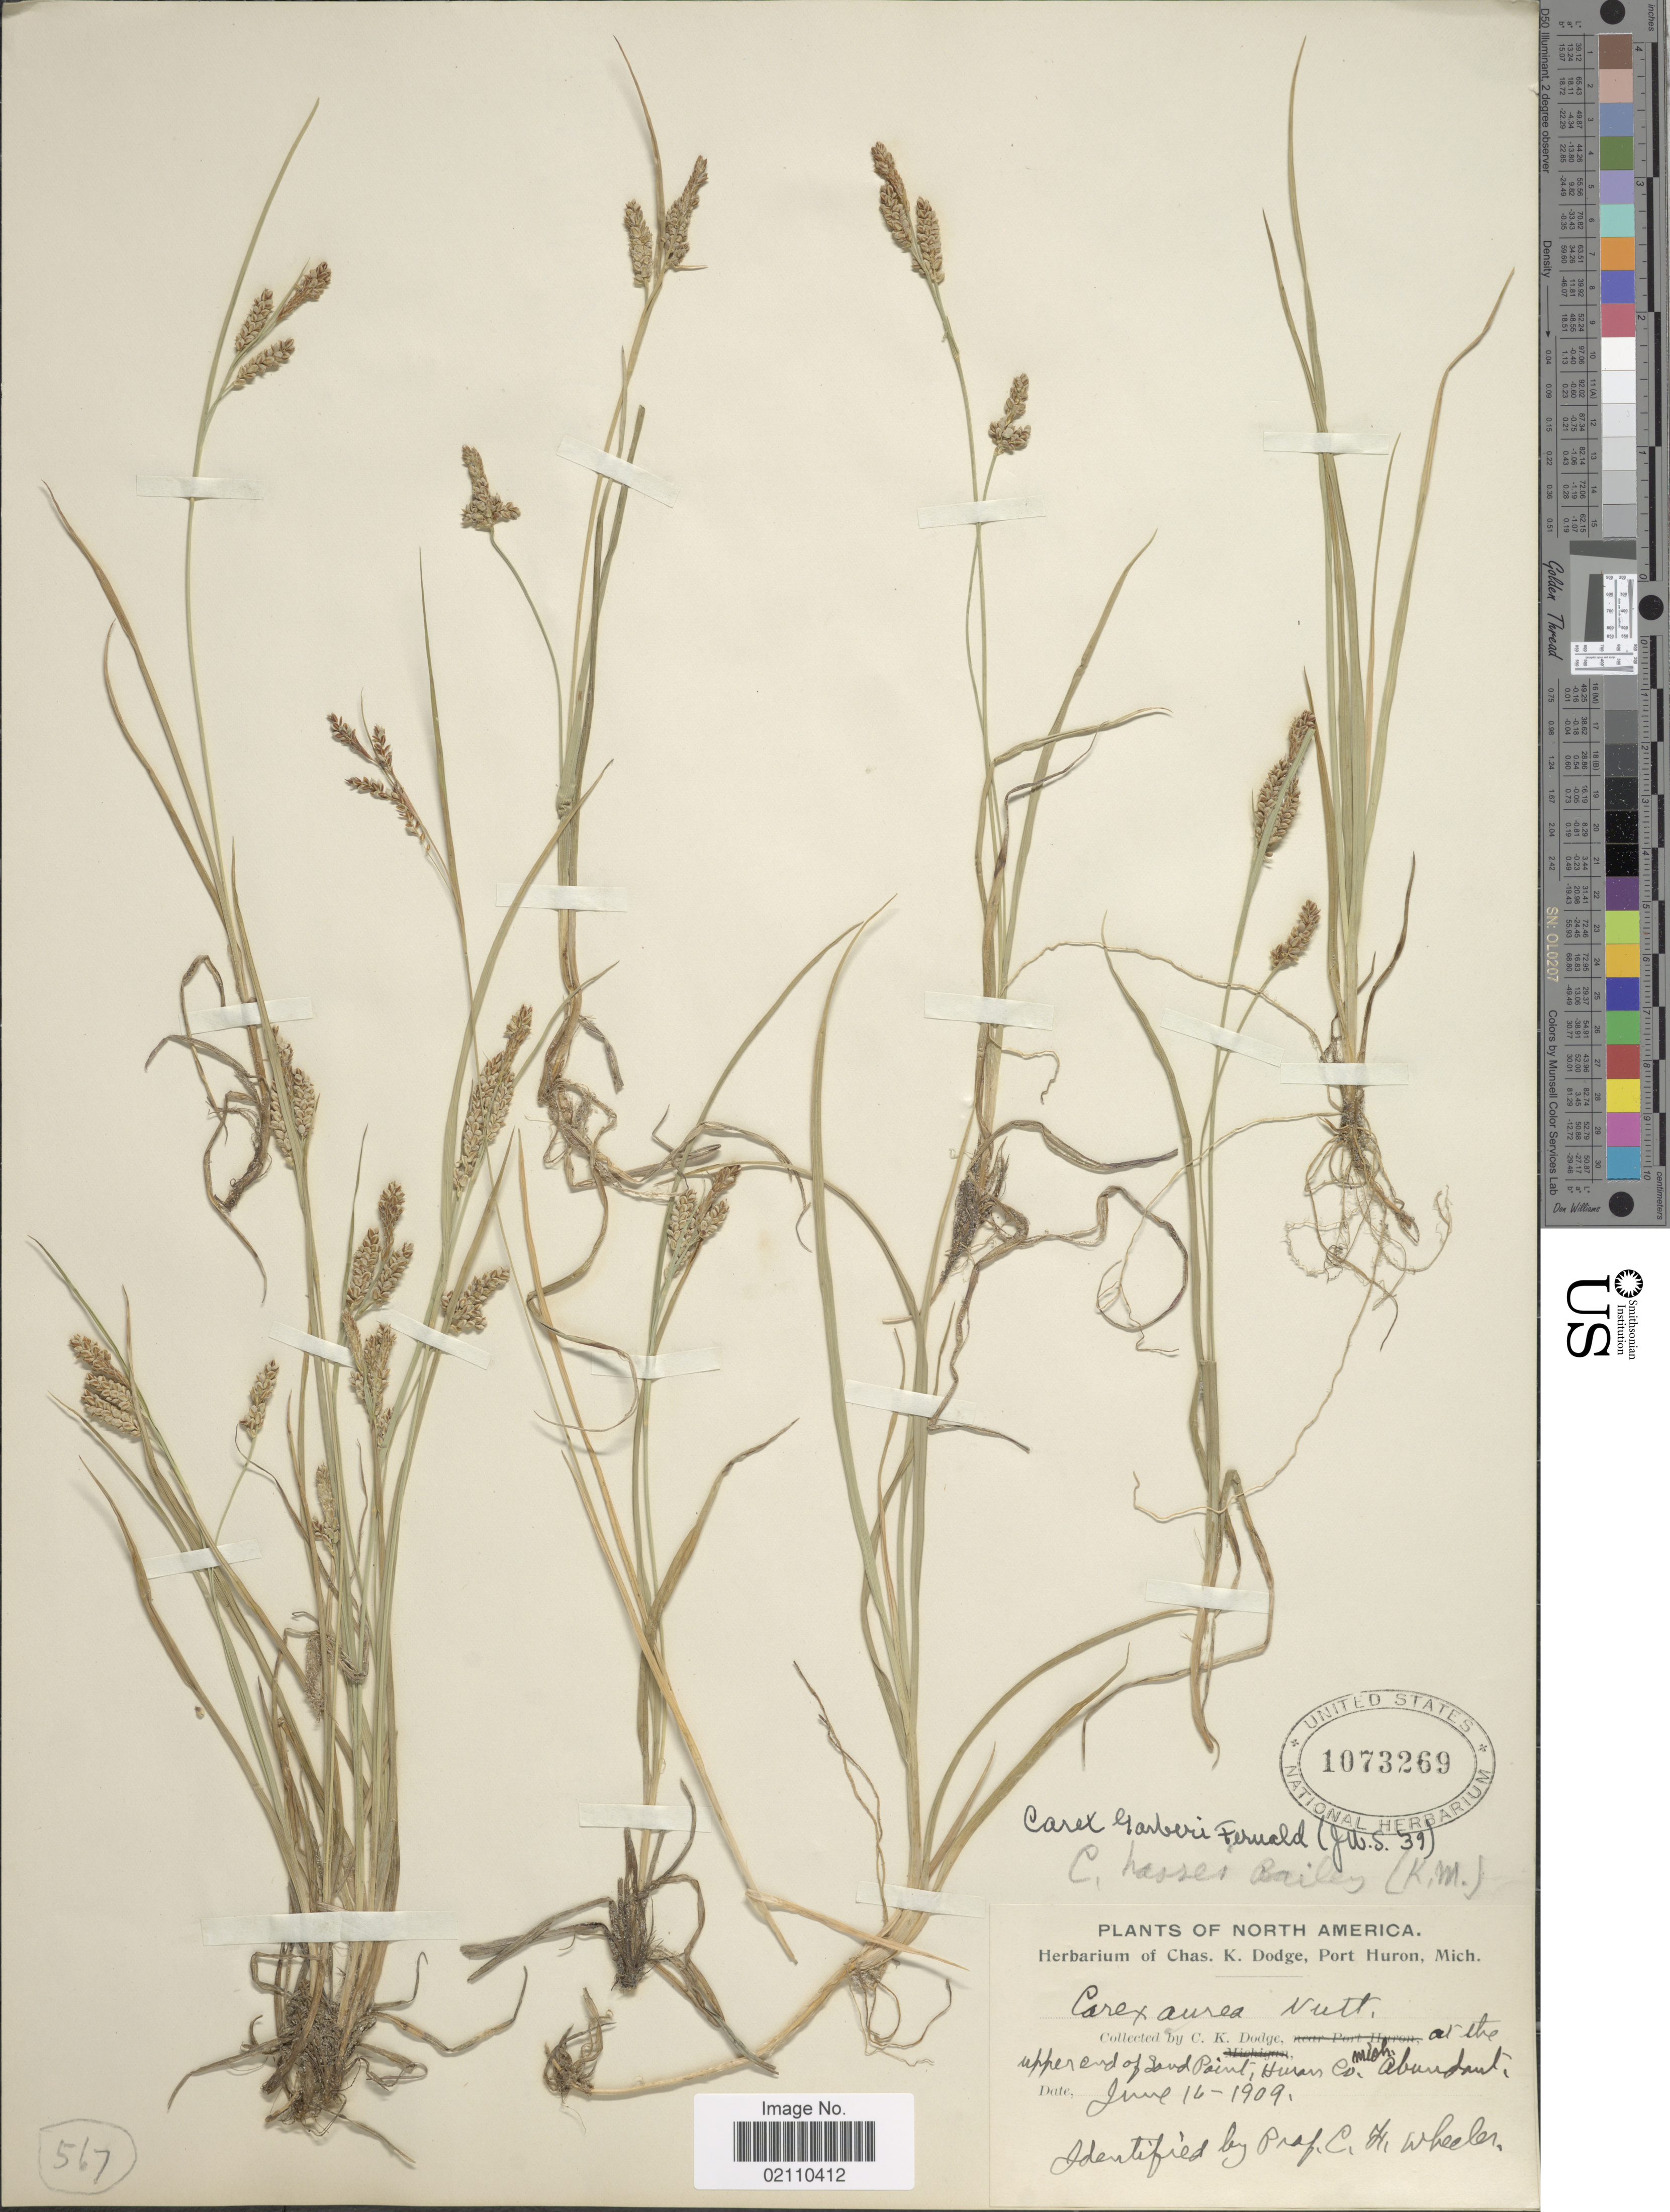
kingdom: Plantae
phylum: Tracheophyta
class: Liliopsida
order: Poales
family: Cyperaceae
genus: Carex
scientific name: Carex garberi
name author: Fernald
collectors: C. Dodge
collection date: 1909-06-16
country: United States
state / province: Michigan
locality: At the upper end of Sand Point, Huran Co.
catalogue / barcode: US 1073269